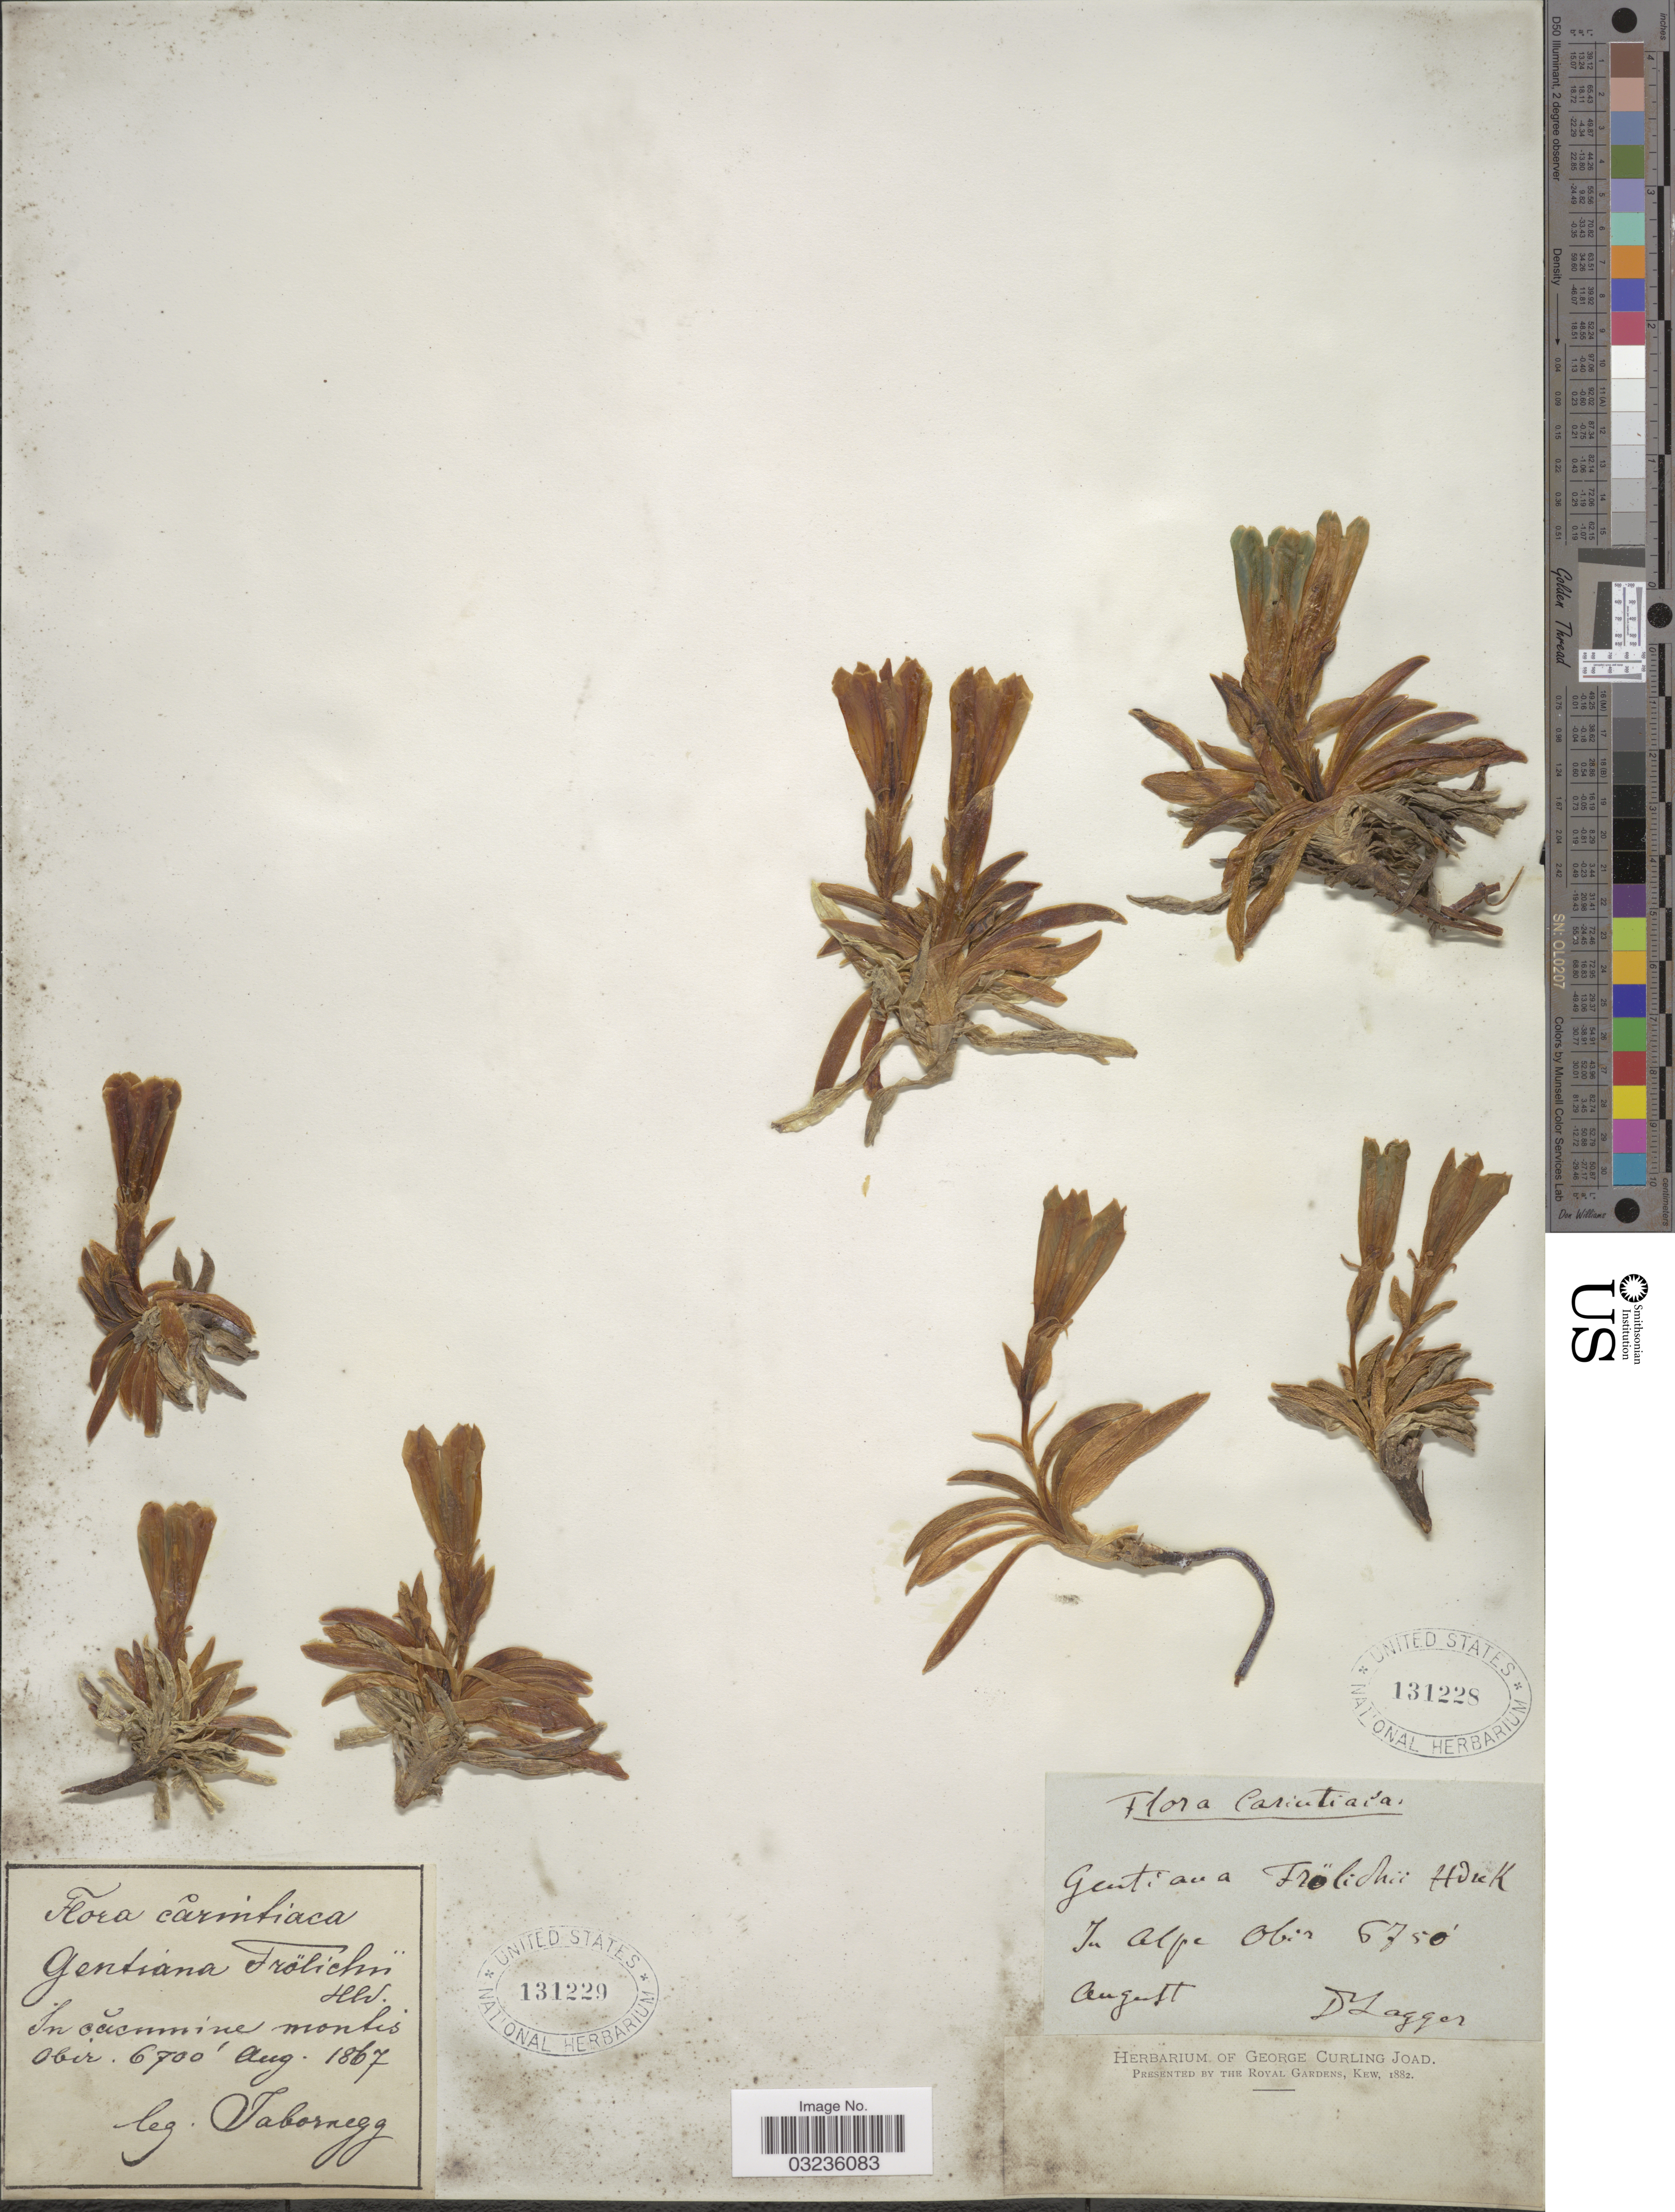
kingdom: Plantae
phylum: Tracheophyta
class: Magnoliopsida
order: Gentianales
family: Gentianaceae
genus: Gentiana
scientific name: Gentiana froelichii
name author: Jan ex Rchb.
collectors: Jabornegg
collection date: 1867-08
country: Slovenia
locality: In oacummine [interpreted] montis Obir.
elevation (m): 2042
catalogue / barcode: US 131229